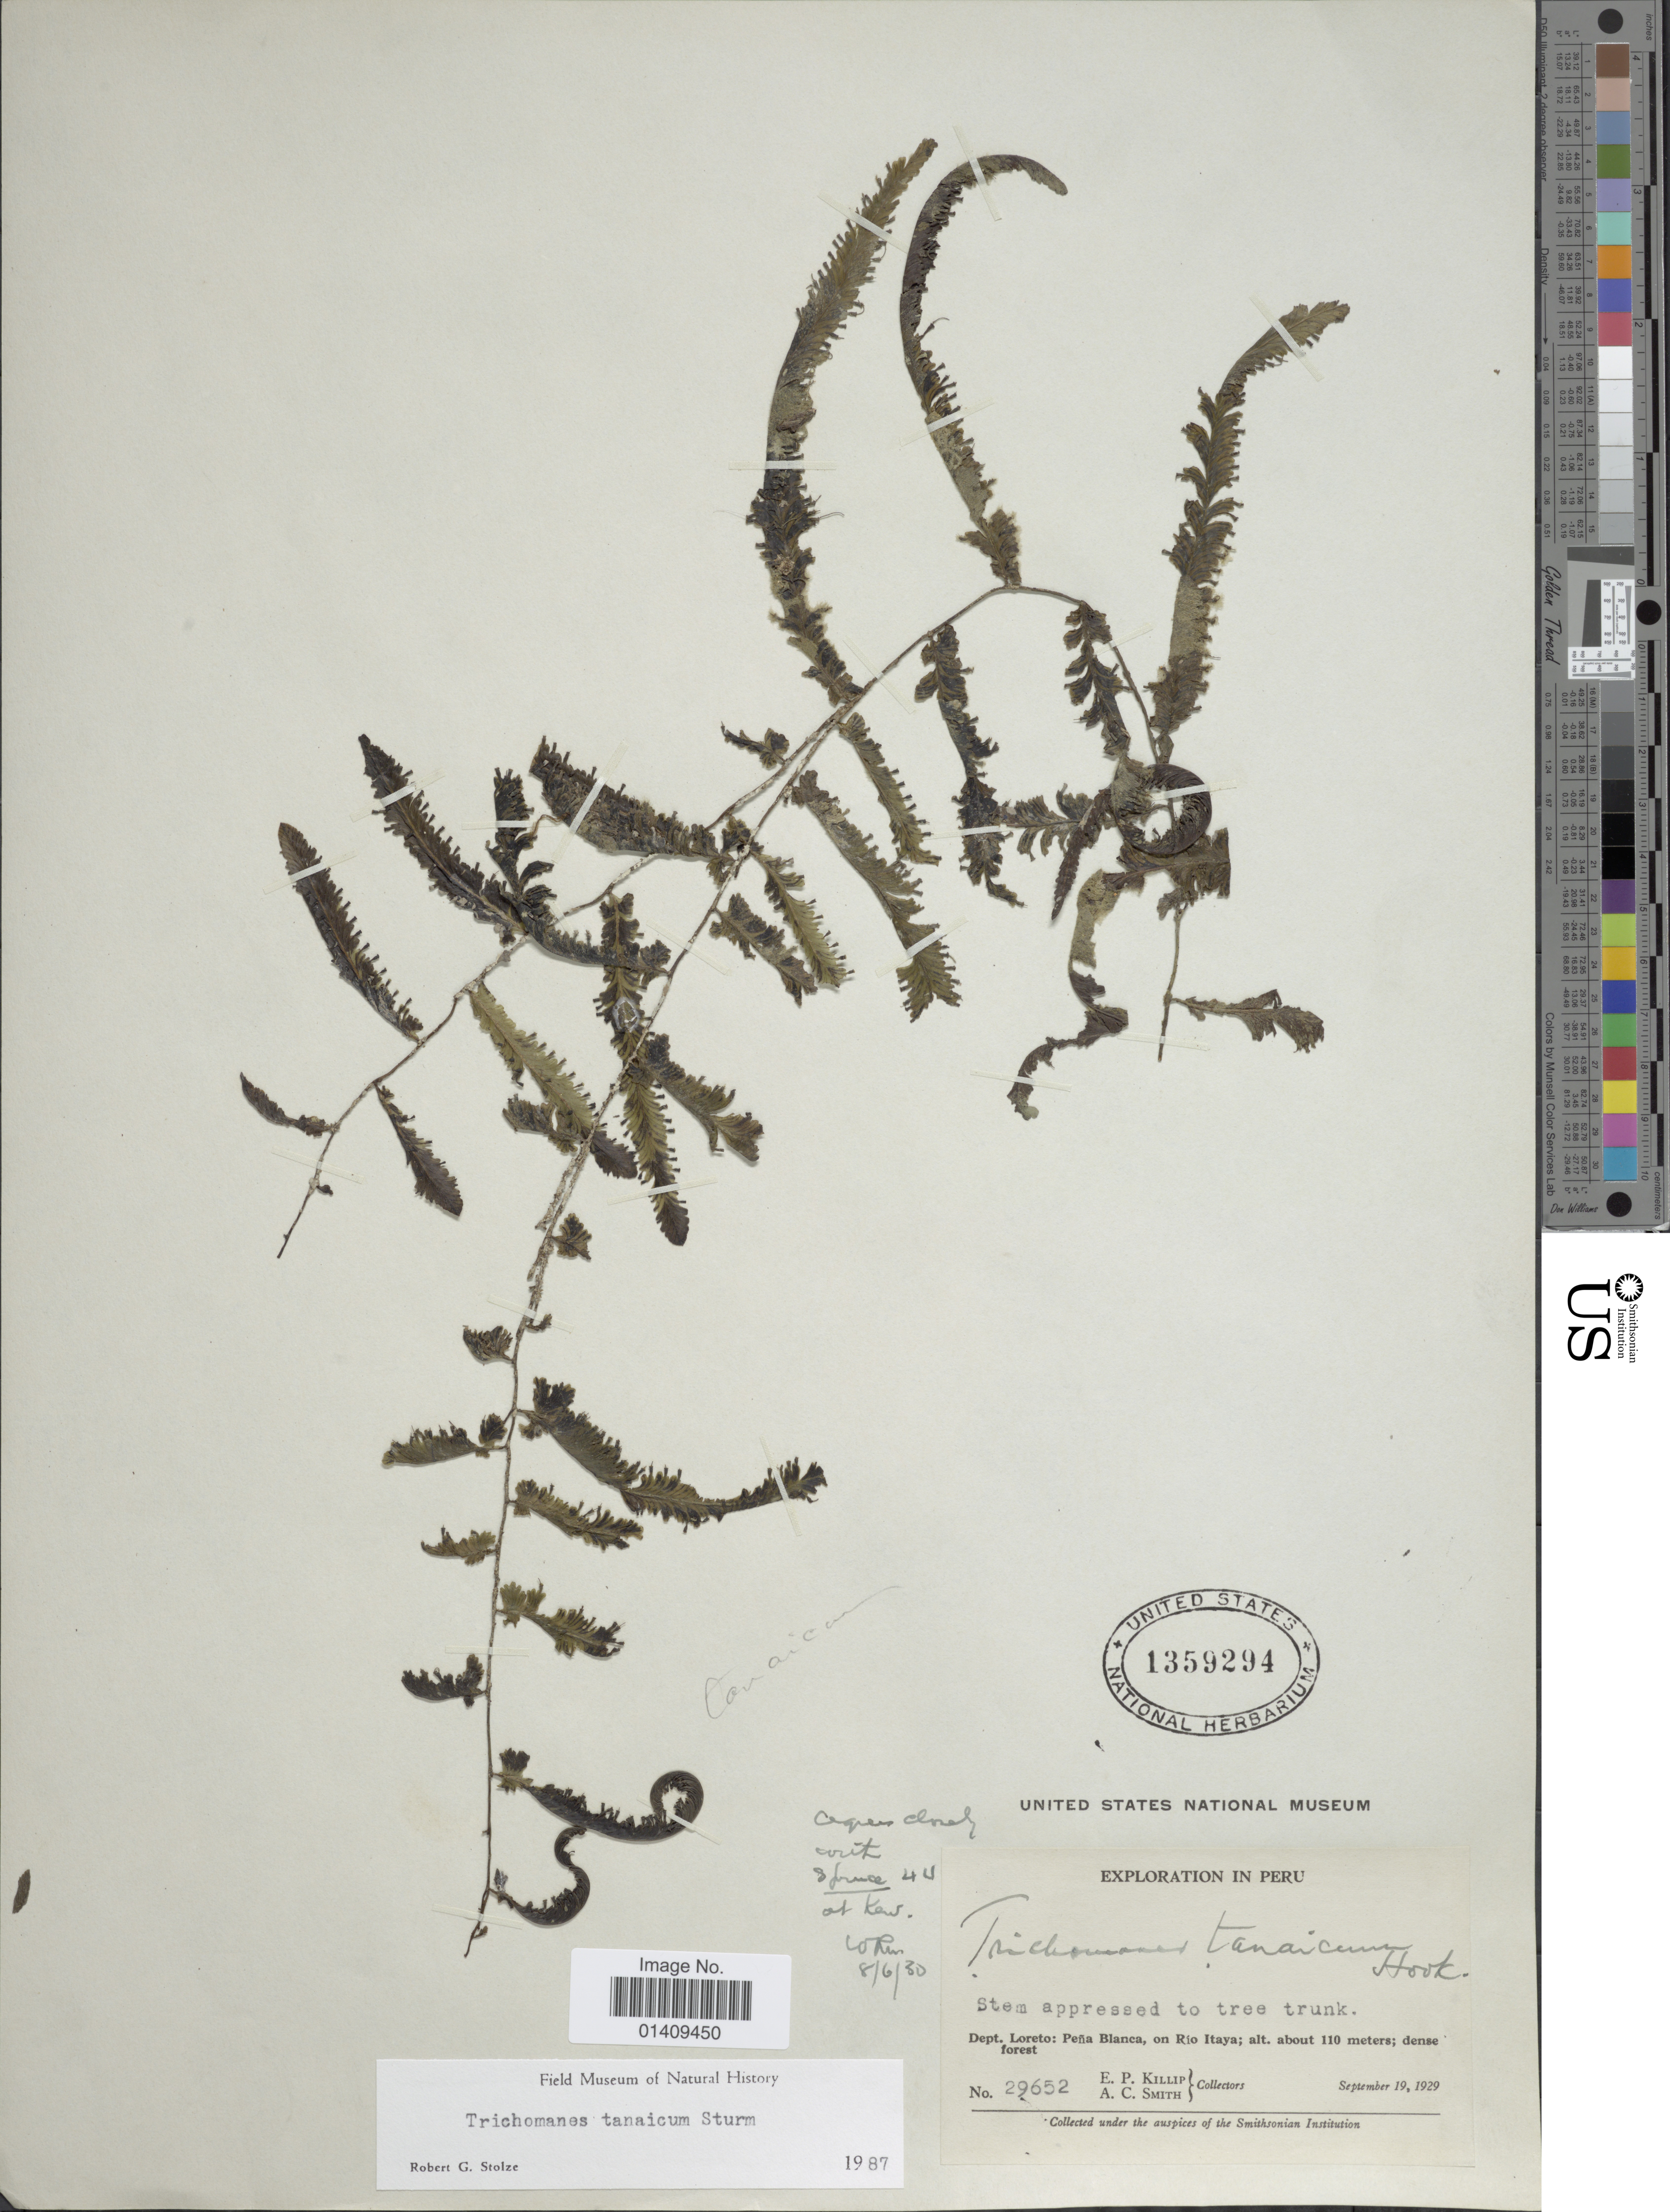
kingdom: Plantae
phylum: Tracheophyta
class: Polypodiopsida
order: Hymenophyllales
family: Hymenophyllaceae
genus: Trichomanes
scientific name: Trichomanes tanaicum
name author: Hook. ex J.W. Sturm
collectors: E. P. Killip & A. C. Smith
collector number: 29652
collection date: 1929-09-19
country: Peru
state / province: Loreto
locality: Dept. loreto: Pena Blanca on Rio Itaya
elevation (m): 110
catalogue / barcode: US 1359294